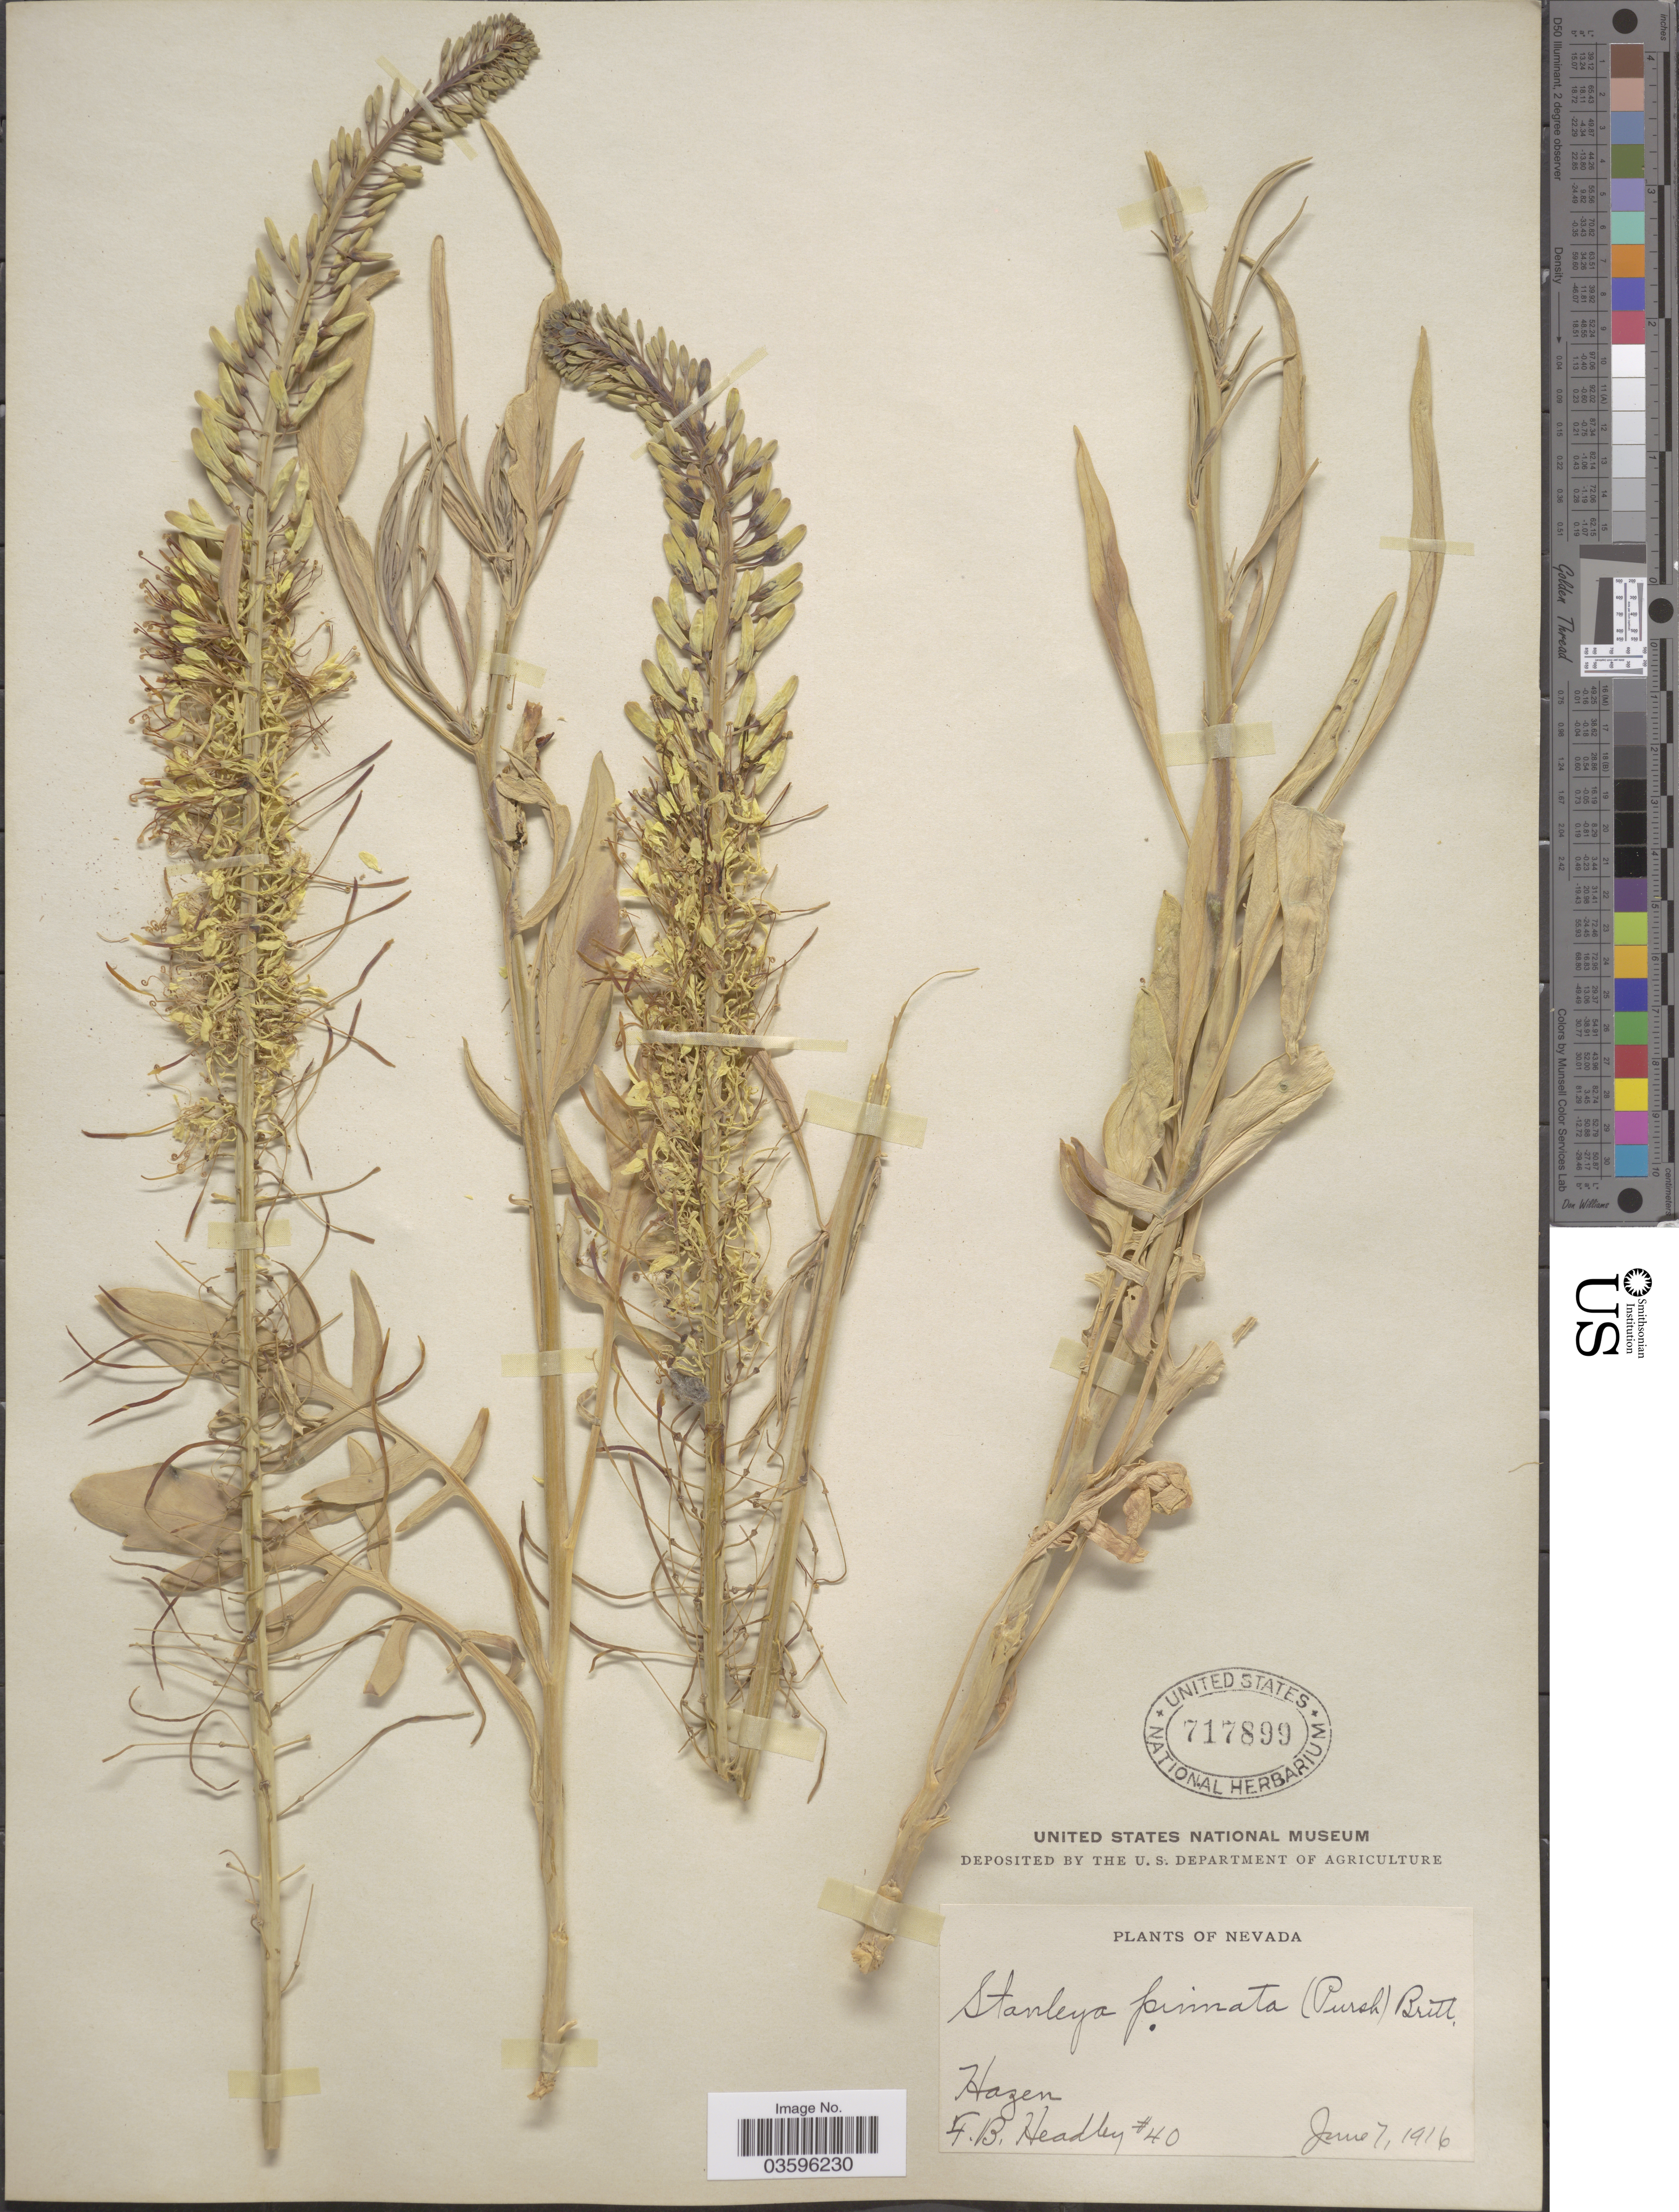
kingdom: Plantae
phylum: Tracheophyta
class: Magnoliopsida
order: Brassicales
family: Brassicaceae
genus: Stanleya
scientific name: Stanleya pinnata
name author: (Pursh) Britton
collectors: F. B. Headley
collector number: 40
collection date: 1916-06-07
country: United States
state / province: Nevada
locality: Hazen.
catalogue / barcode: US 717899